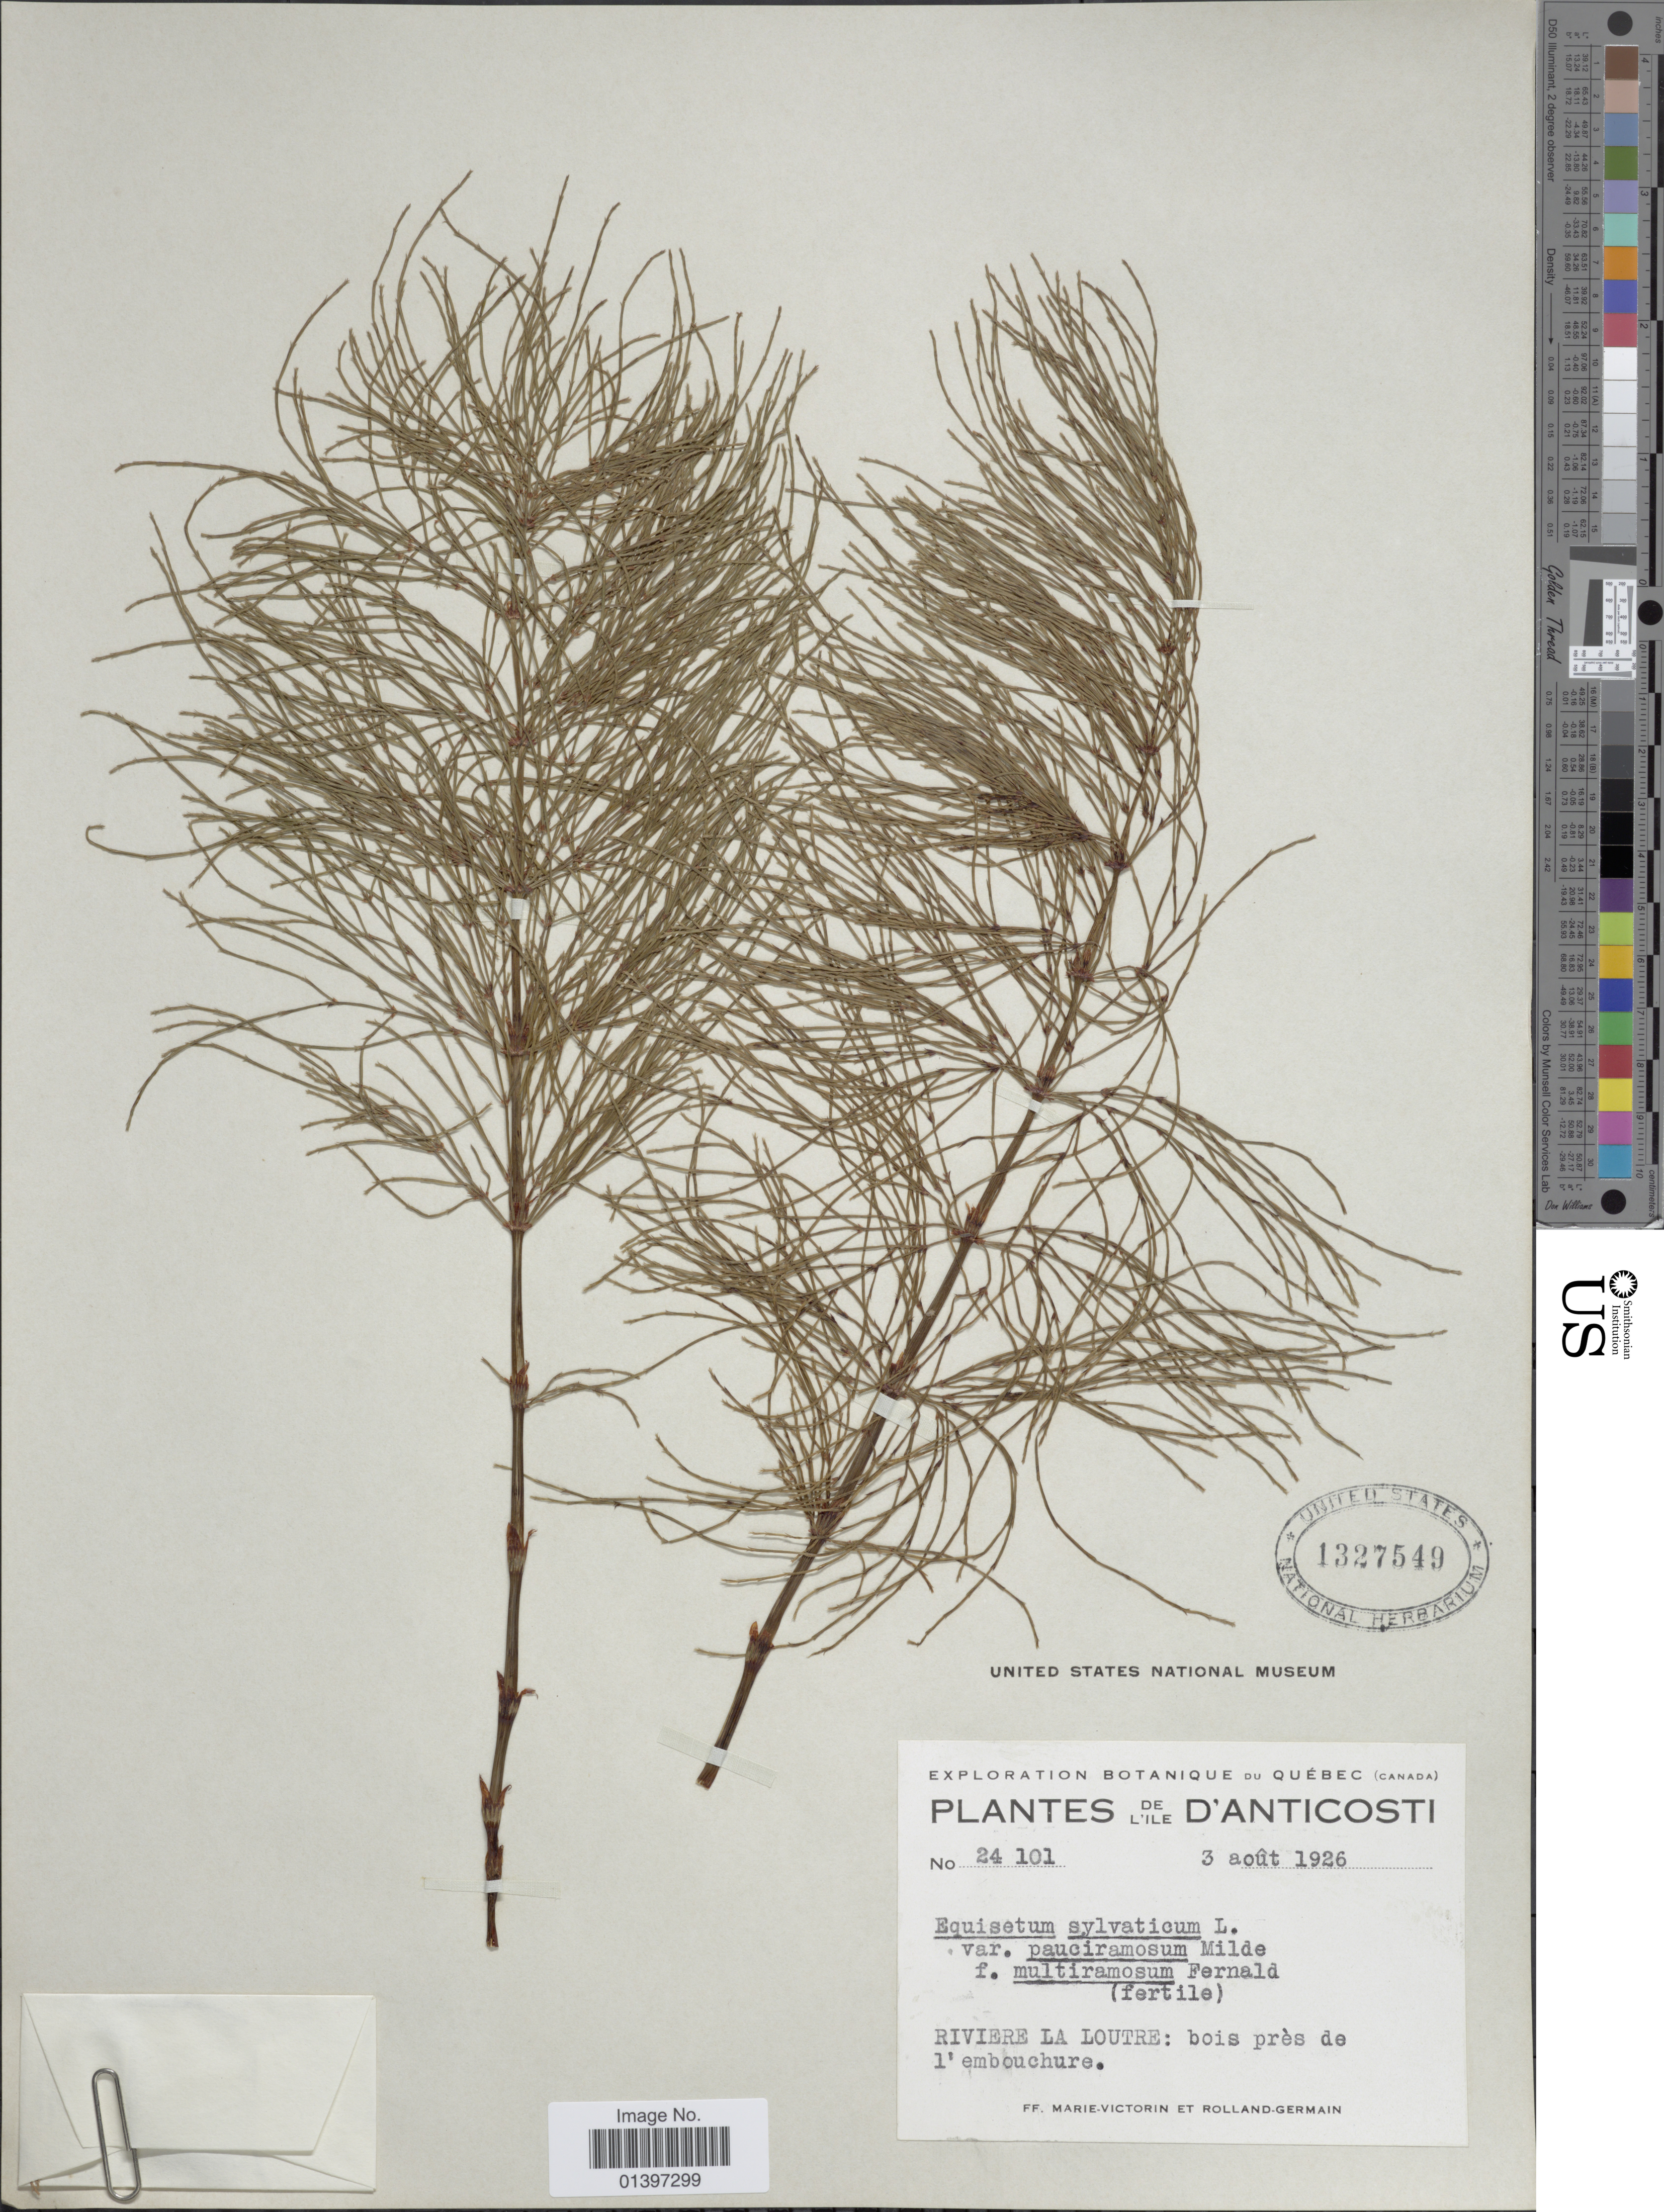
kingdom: Plantae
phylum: Tracheophyta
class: Polypodiopsida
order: Equisetales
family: Equisetaceae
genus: Equisetum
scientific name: Equisetum sylvaticum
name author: L.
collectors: Fr. Marie-Victorin & Rolland-Germain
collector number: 24101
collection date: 1926-08-03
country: Canada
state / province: Quebec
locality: L'Ile D'Anticosti, Riviere la Loutre: bois pres de l'embouchure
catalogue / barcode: US 1327549